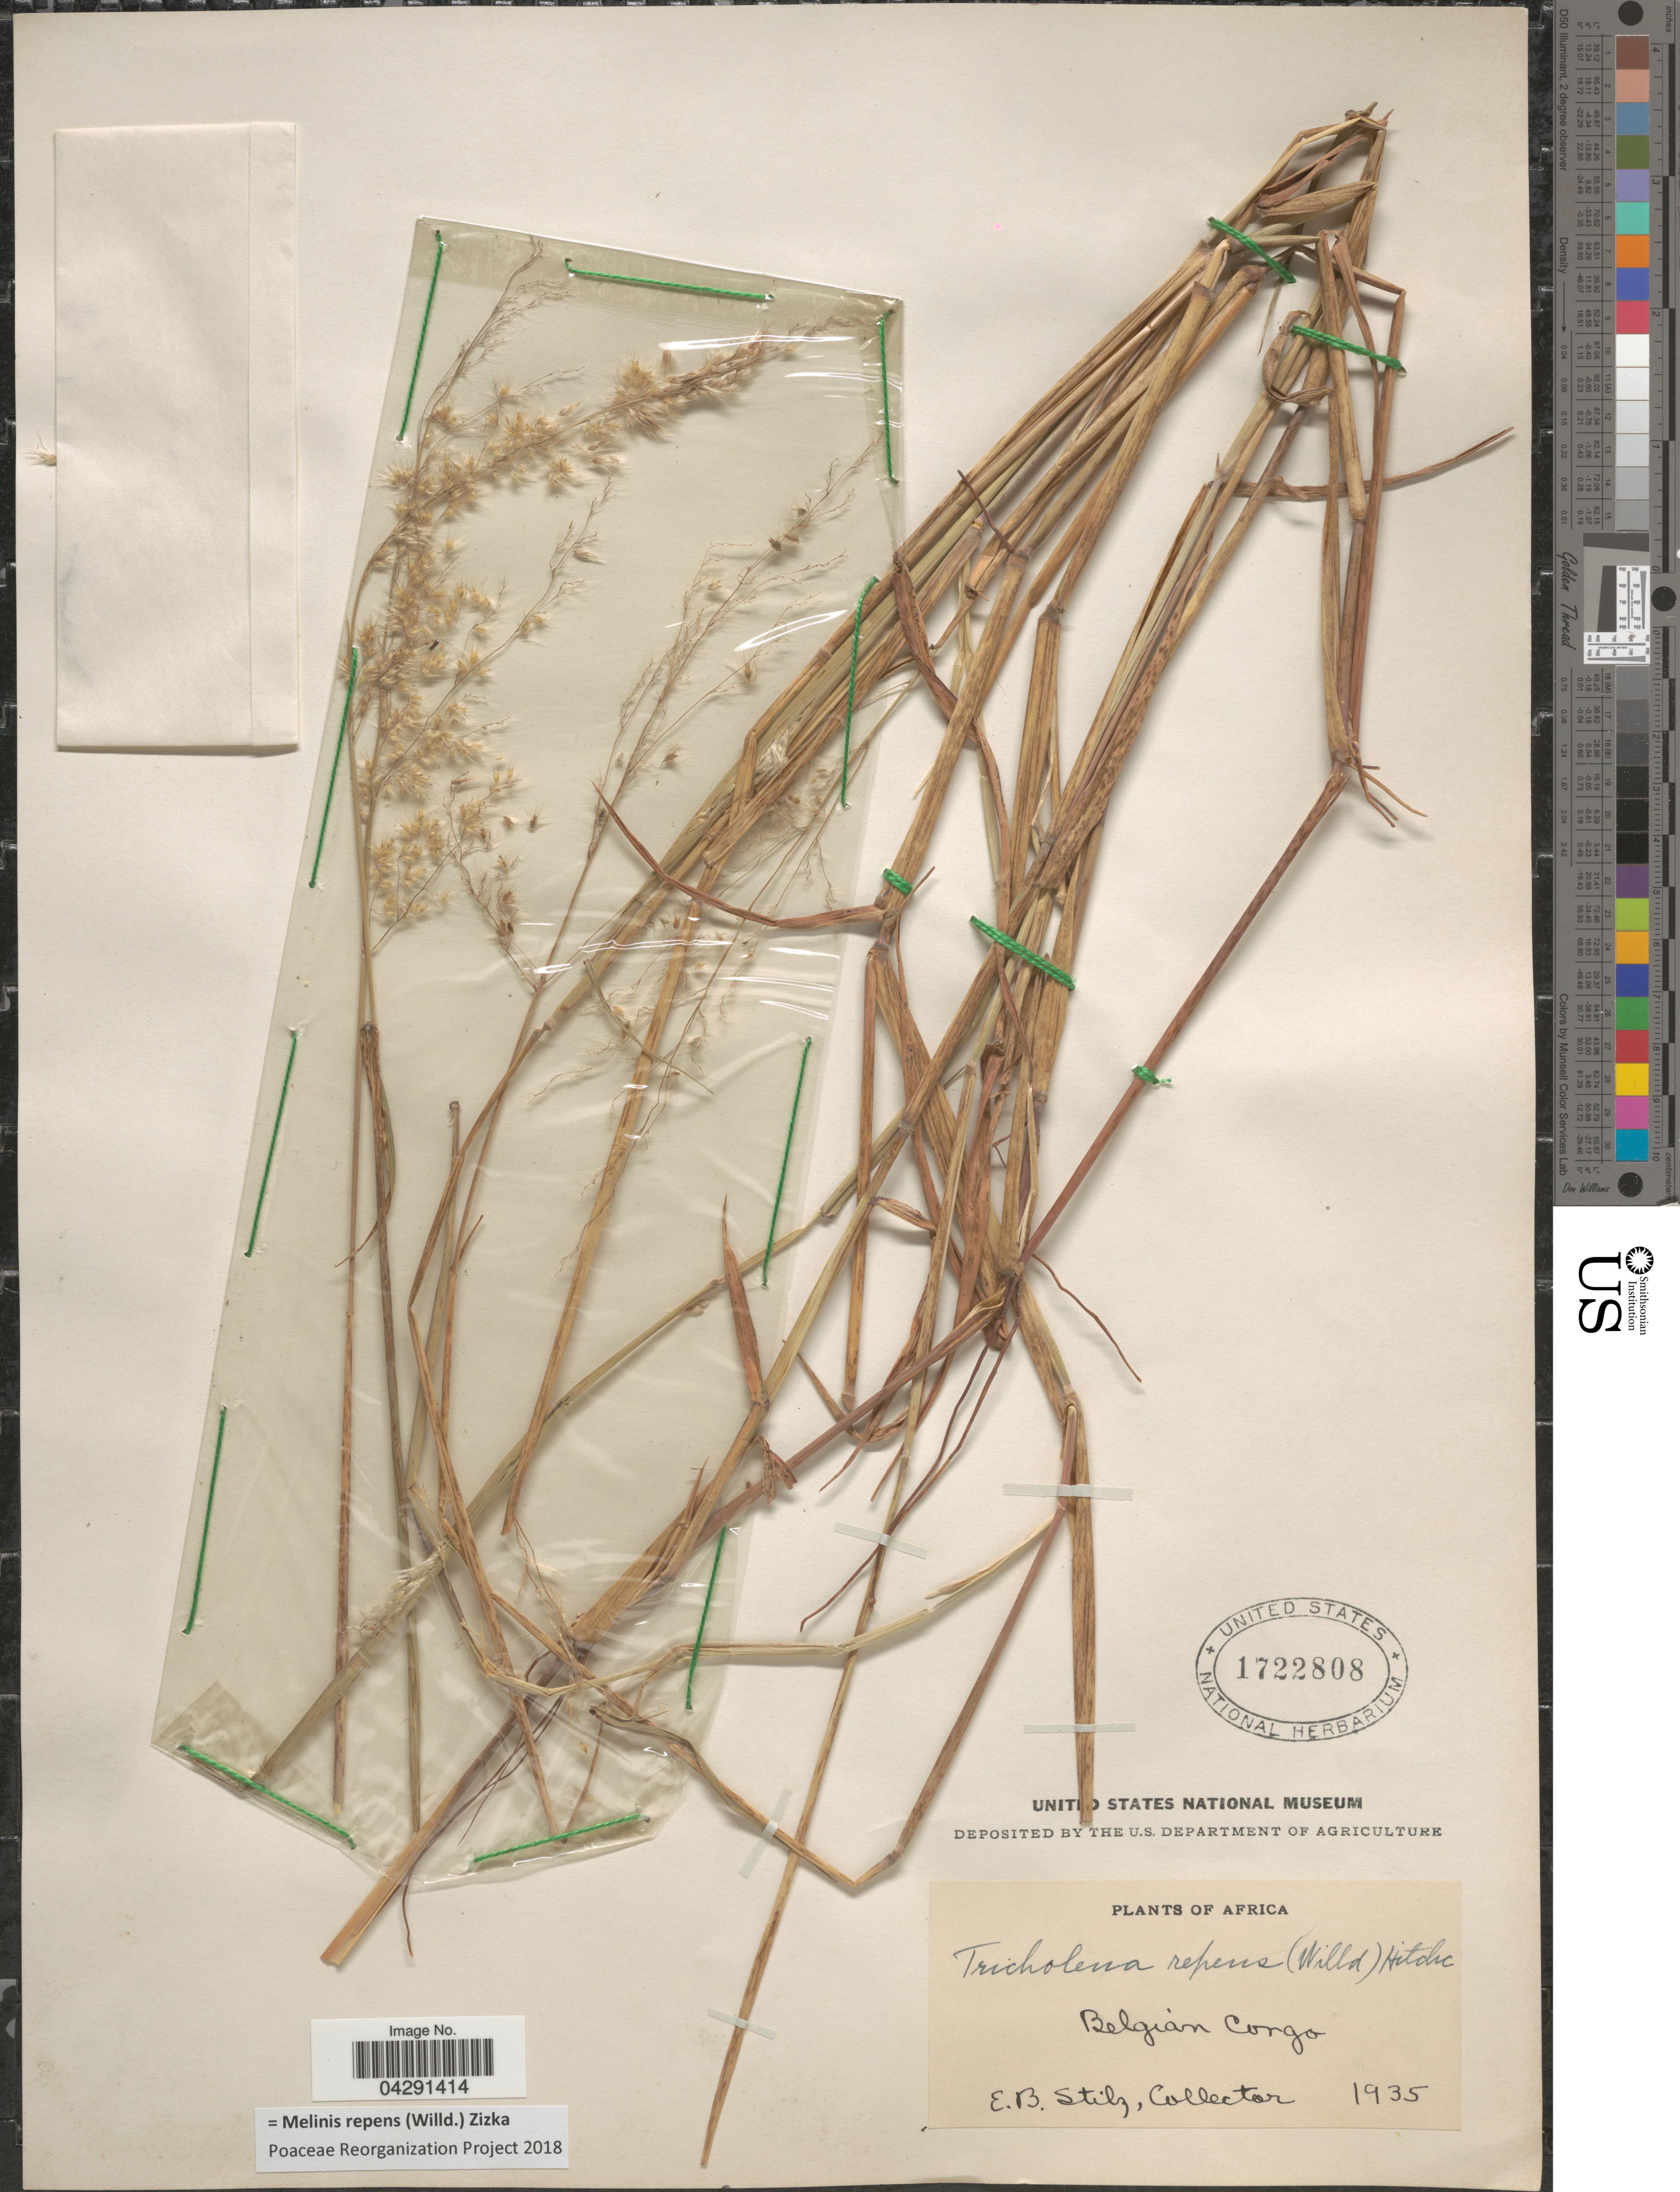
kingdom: Plantae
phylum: Tracheophyta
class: Liliopsida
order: Poales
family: Poaceae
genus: Melinis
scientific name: Melinis repens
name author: (Willd.) Zizka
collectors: E. Stilz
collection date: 1935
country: Congo, Democratic Republic of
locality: Belgian Congo.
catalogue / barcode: US 1722808